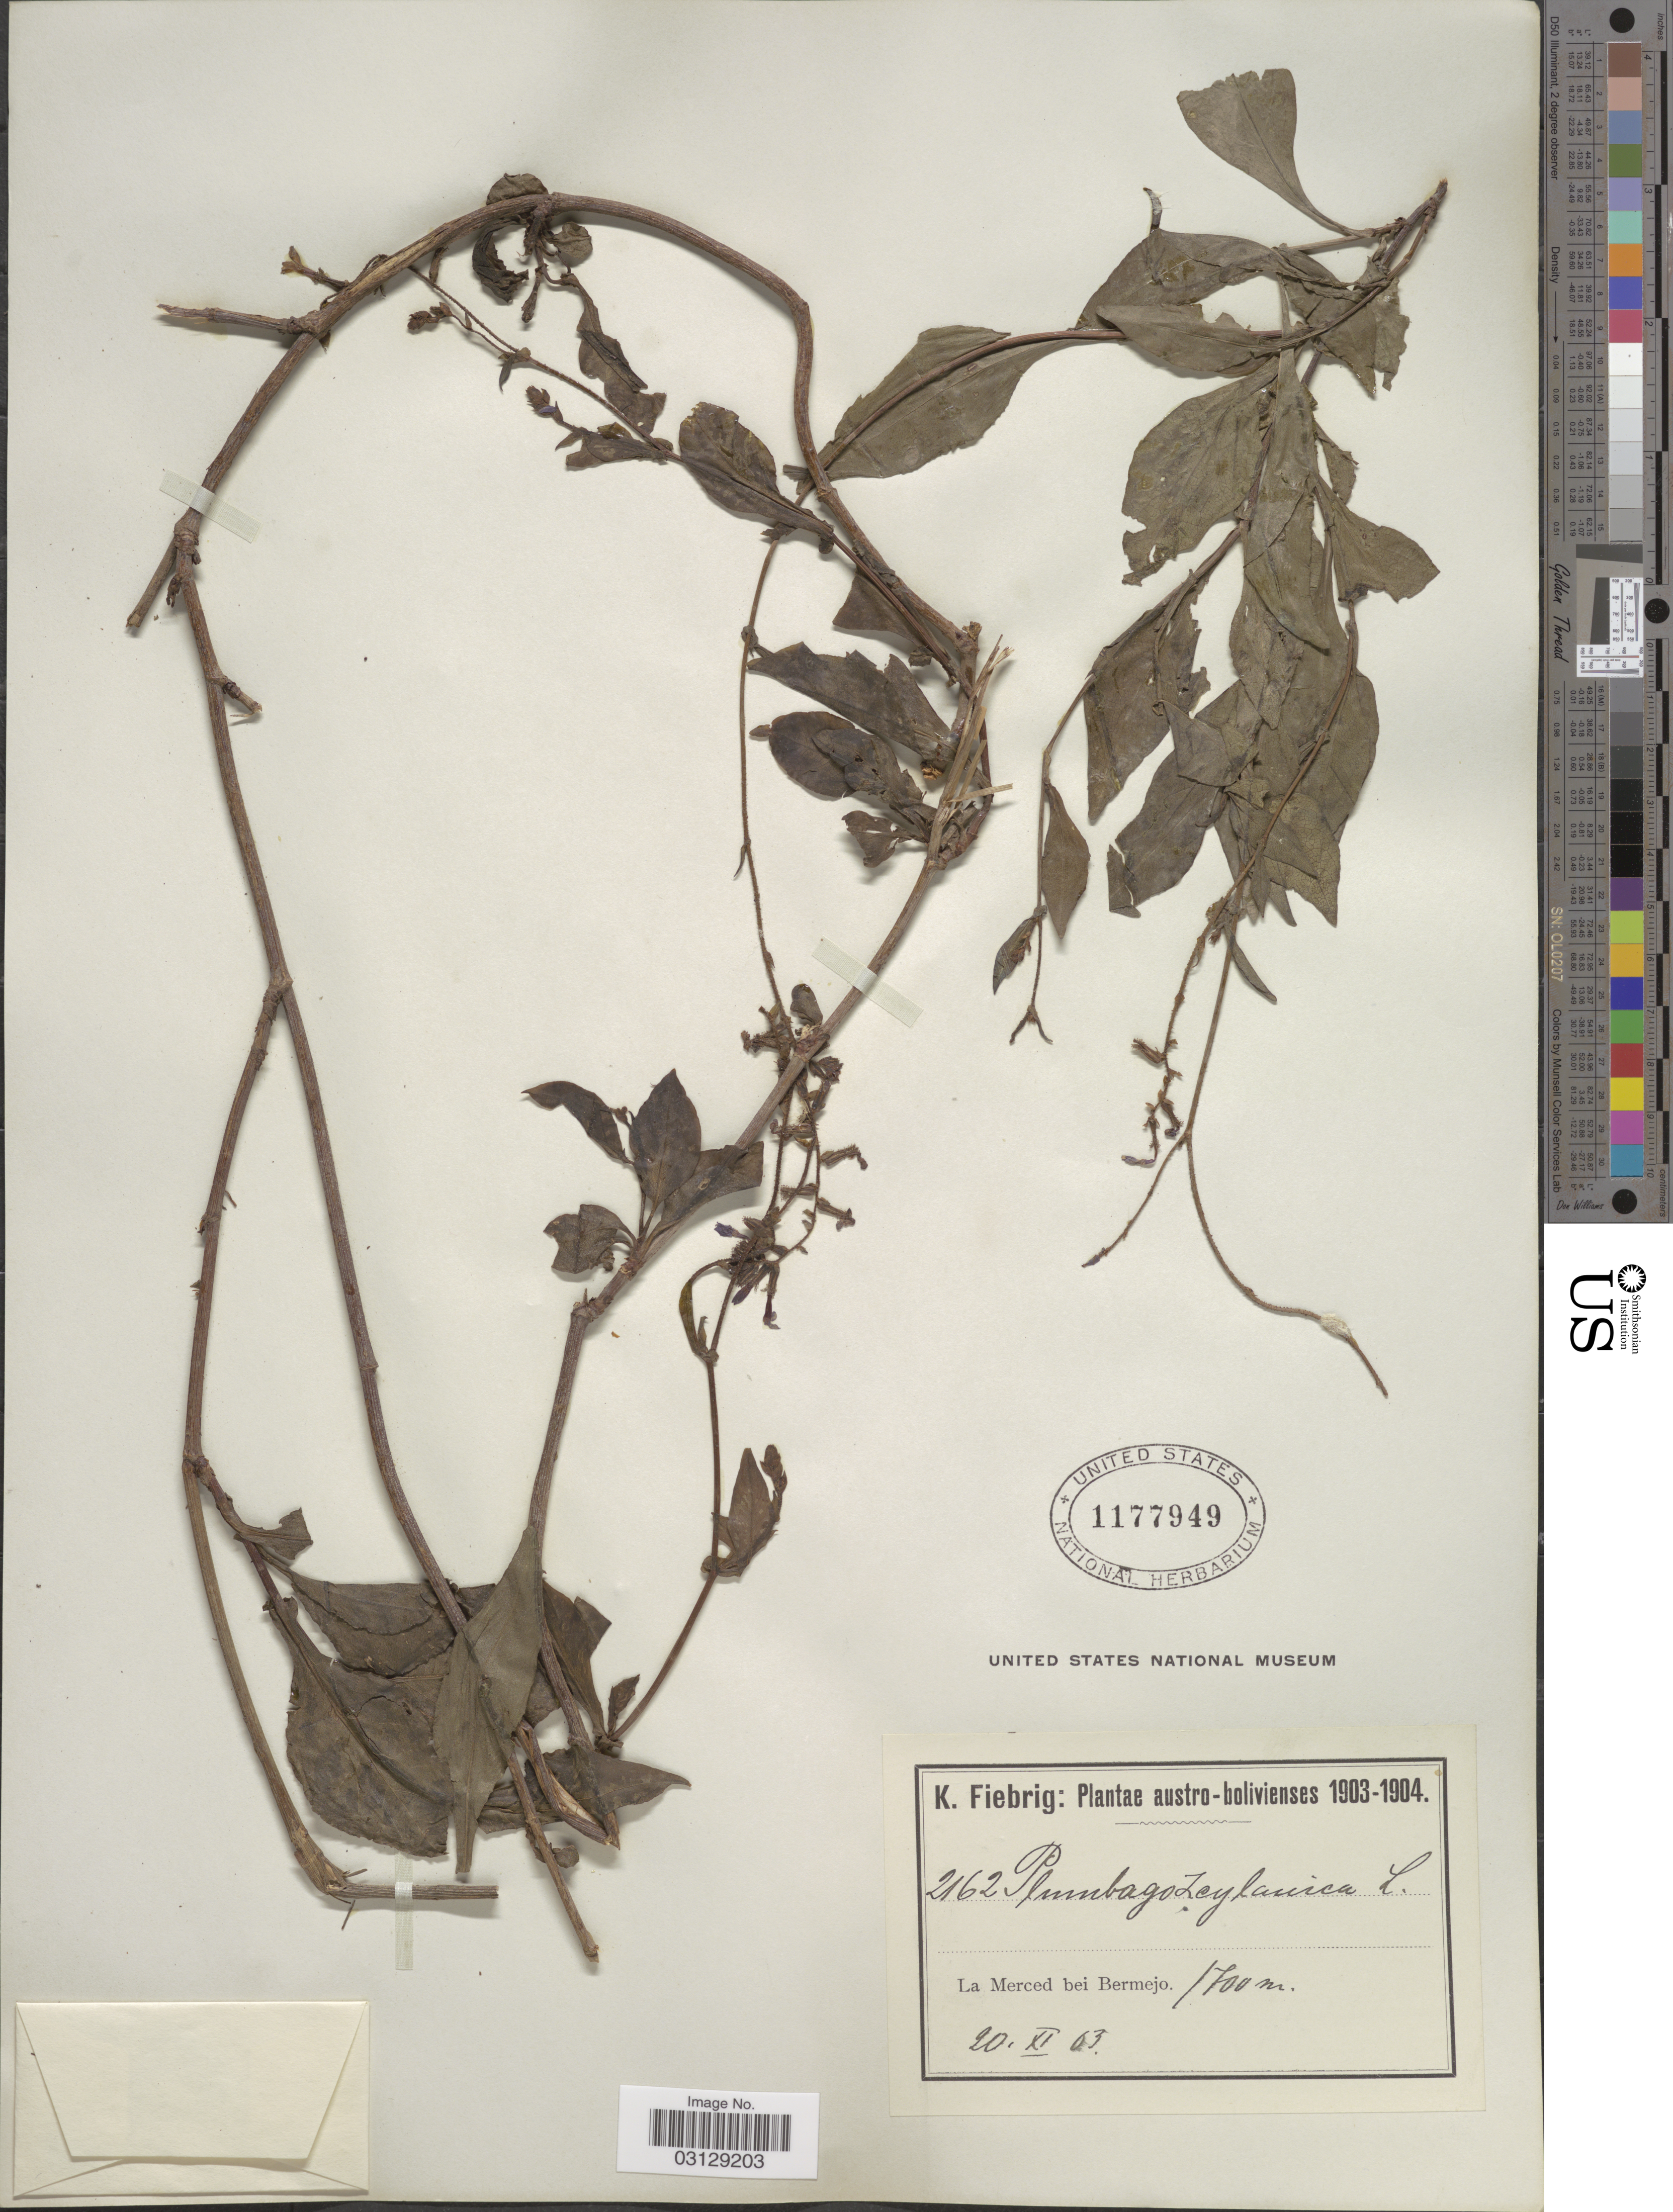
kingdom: Plantae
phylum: Tracheophyta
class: Magnoliopsida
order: Caryophyllales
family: Plumbaginaceae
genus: Plumbago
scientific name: Plumbago coerulea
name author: Auct.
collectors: K. Fiebrig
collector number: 2162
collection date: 1903-11-20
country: Bolivia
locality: Austro-bolivienses. La Merced bei Bermejo.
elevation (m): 1700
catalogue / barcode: US 1177949